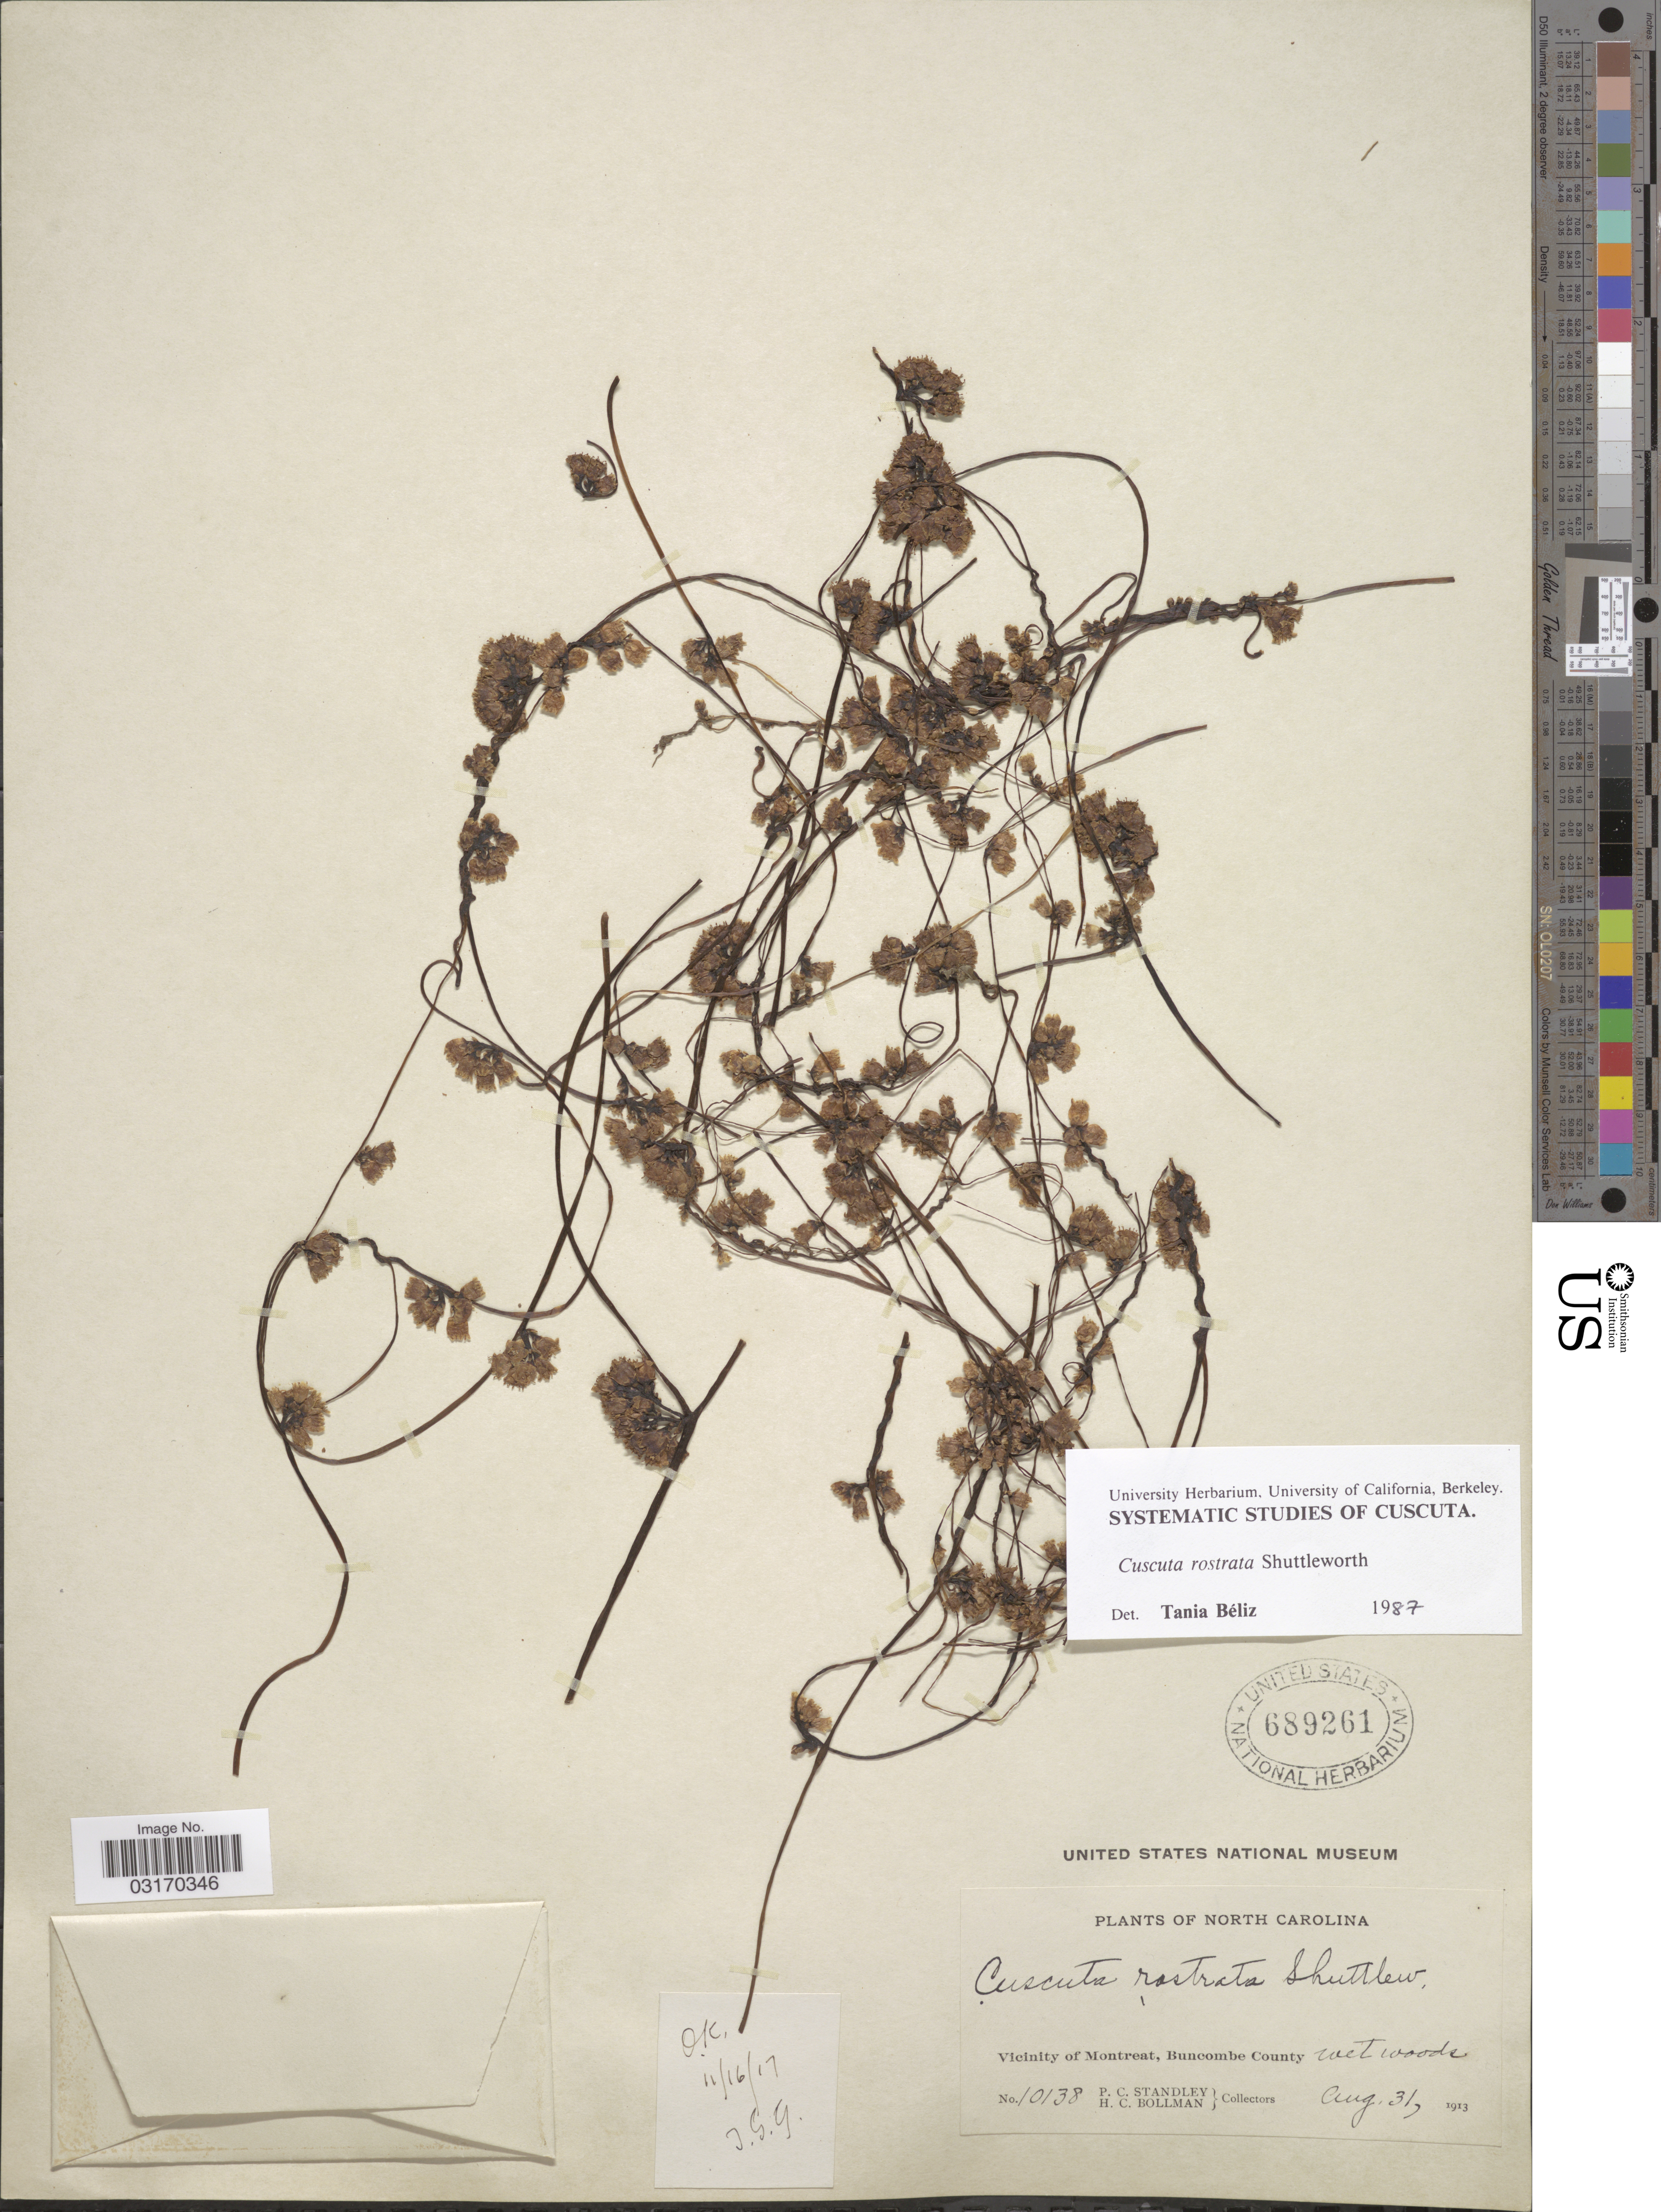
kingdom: Plantae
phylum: Tracheophyta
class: Magnoliopsida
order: Solanales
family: Convolvulaceae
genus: Cuscuta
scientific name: Cuscuta rostrata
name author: Shuttlew. ex Engelm. & A. Gray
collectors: P. C. Standley & H. C. Bollman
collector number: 10138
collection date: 1913-08-31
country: United States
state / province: North Carolina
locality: Vicinity of Montreat, Buncombe County.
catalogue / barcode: US 689261